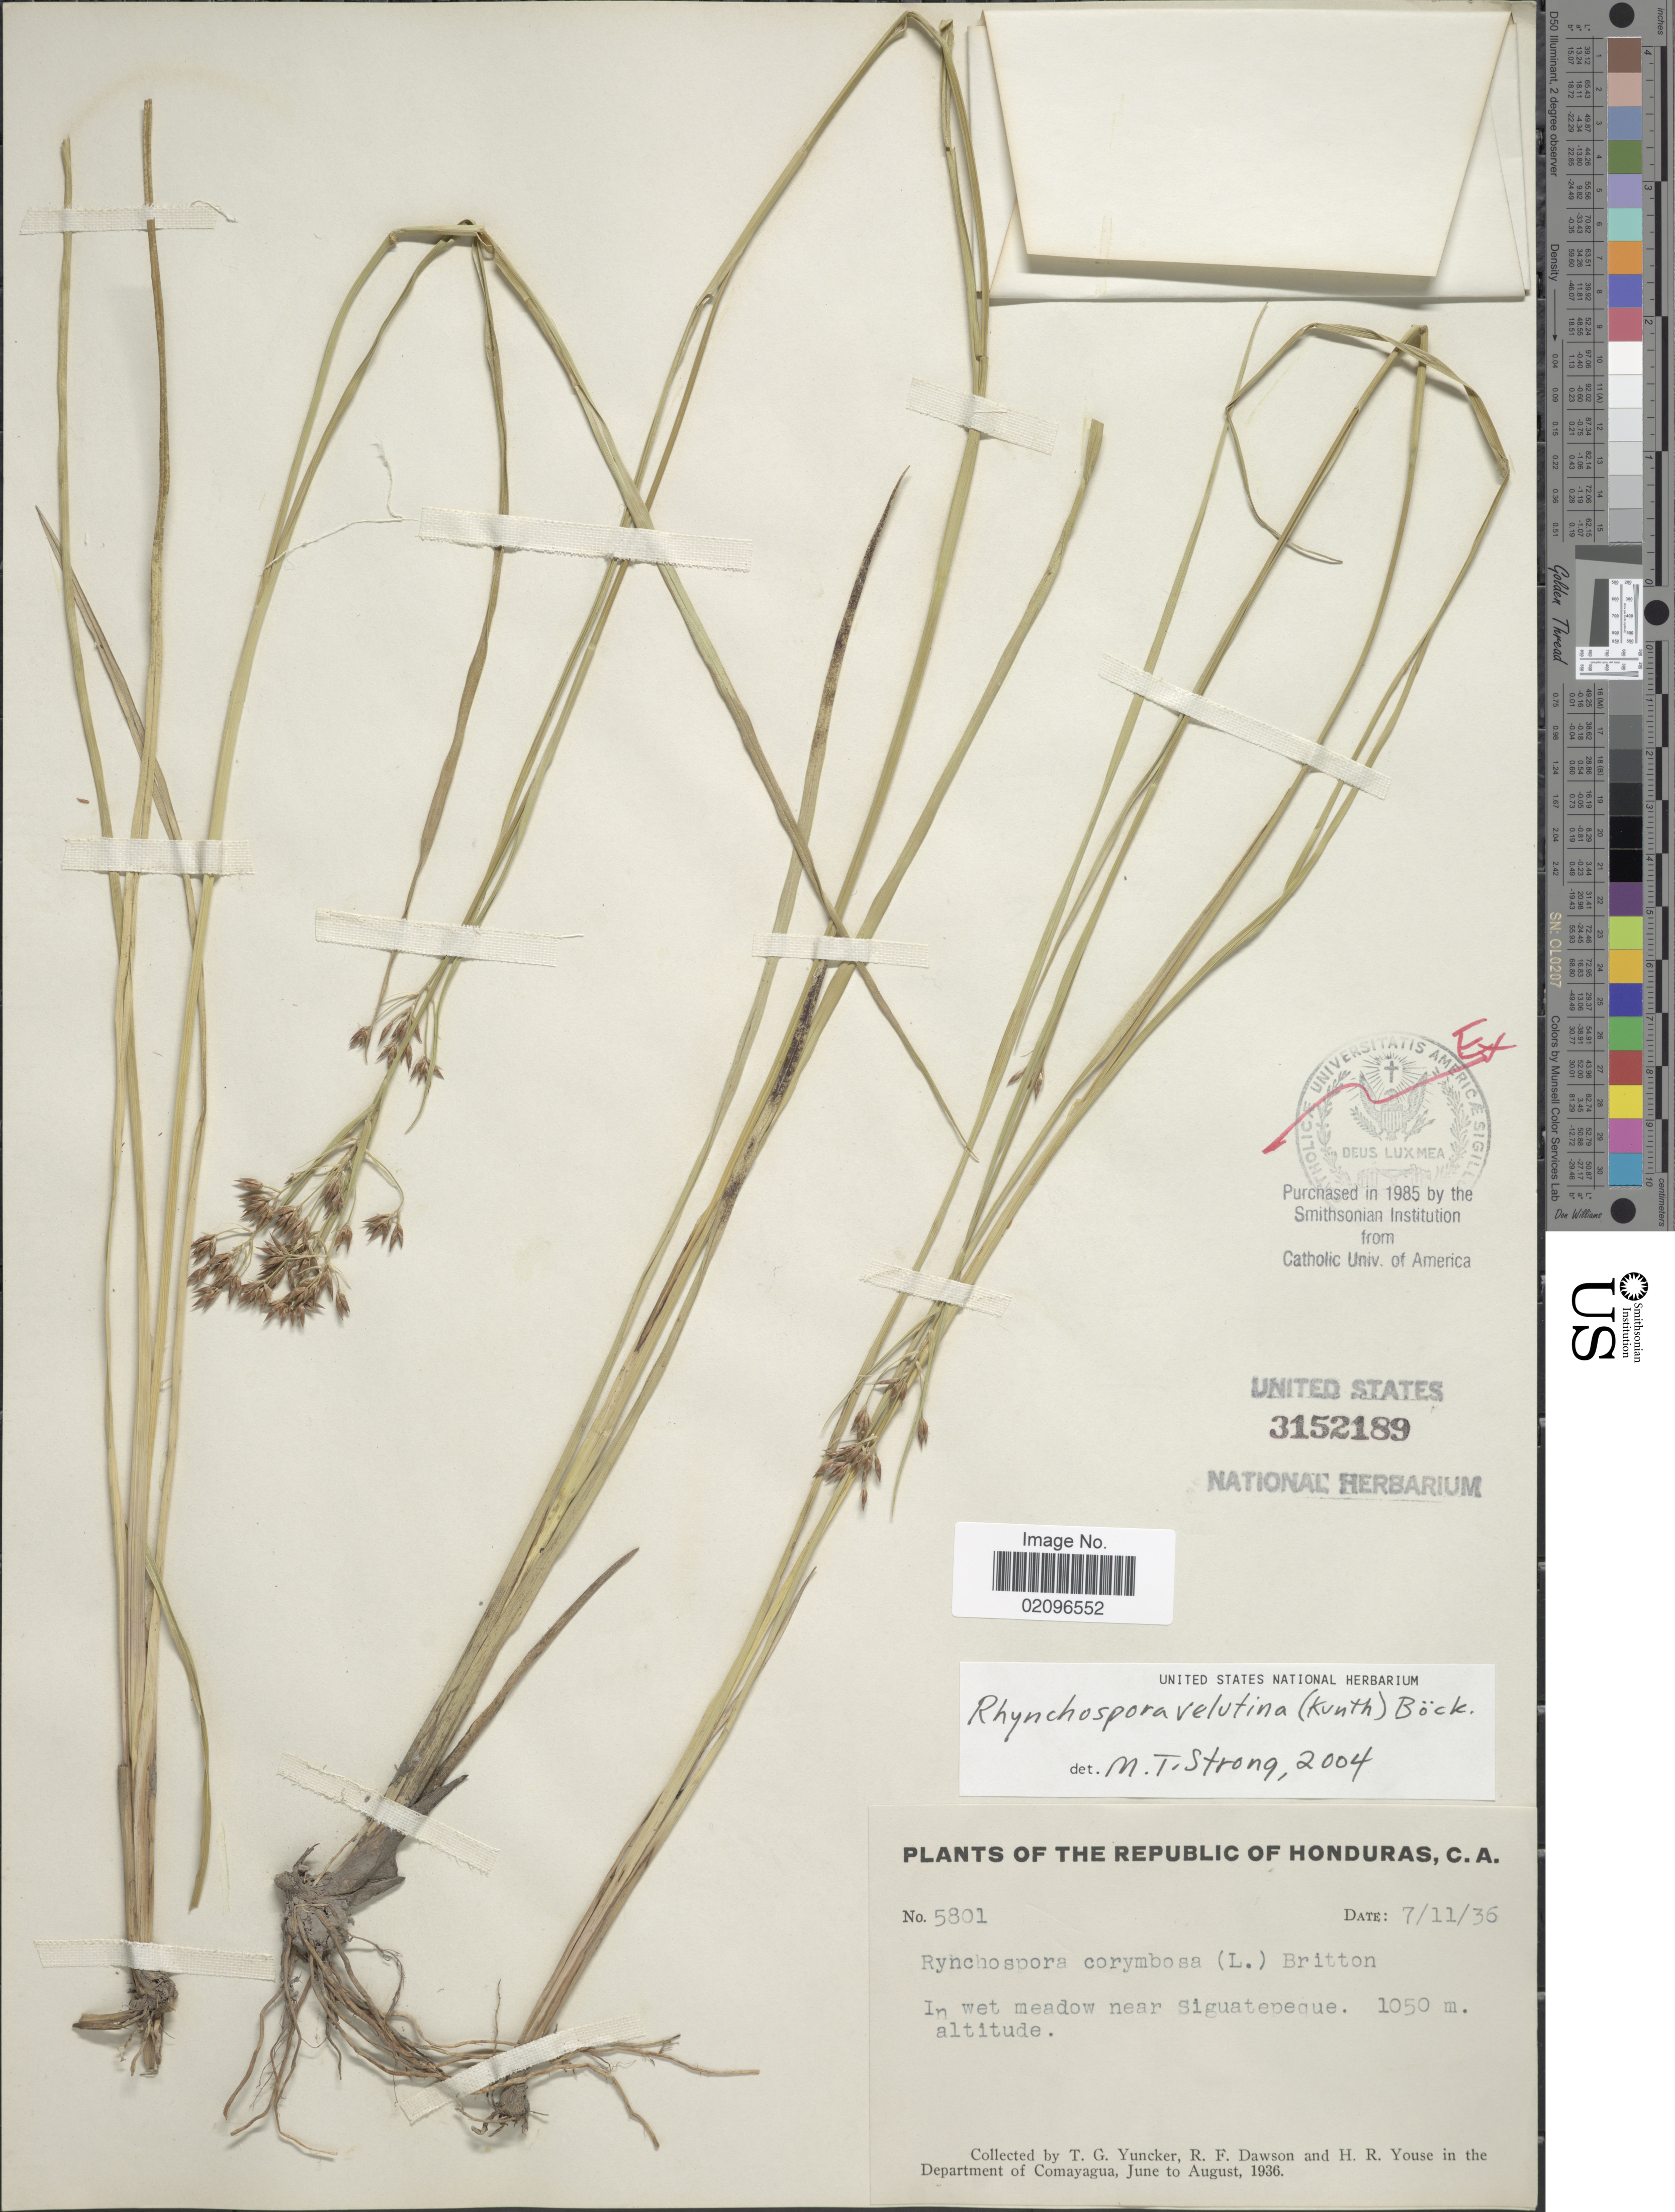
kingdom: Plantae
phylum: Tracheophyta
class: Liliopsida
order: Poales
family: Cyperaceae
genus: Rhynchospora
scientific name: Rhynchospora velutina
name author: (Kunth) Boeckeler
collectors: T. G. Yuncker, R. F. Dawson & H. Youse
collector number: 5801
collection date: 1936-11-07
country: Honduras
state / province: Comayagua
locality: Republic of Honduras, In wet meadow near Siguatepeque. Department of Comayagua.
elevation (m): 1050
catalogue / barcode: US 3152189